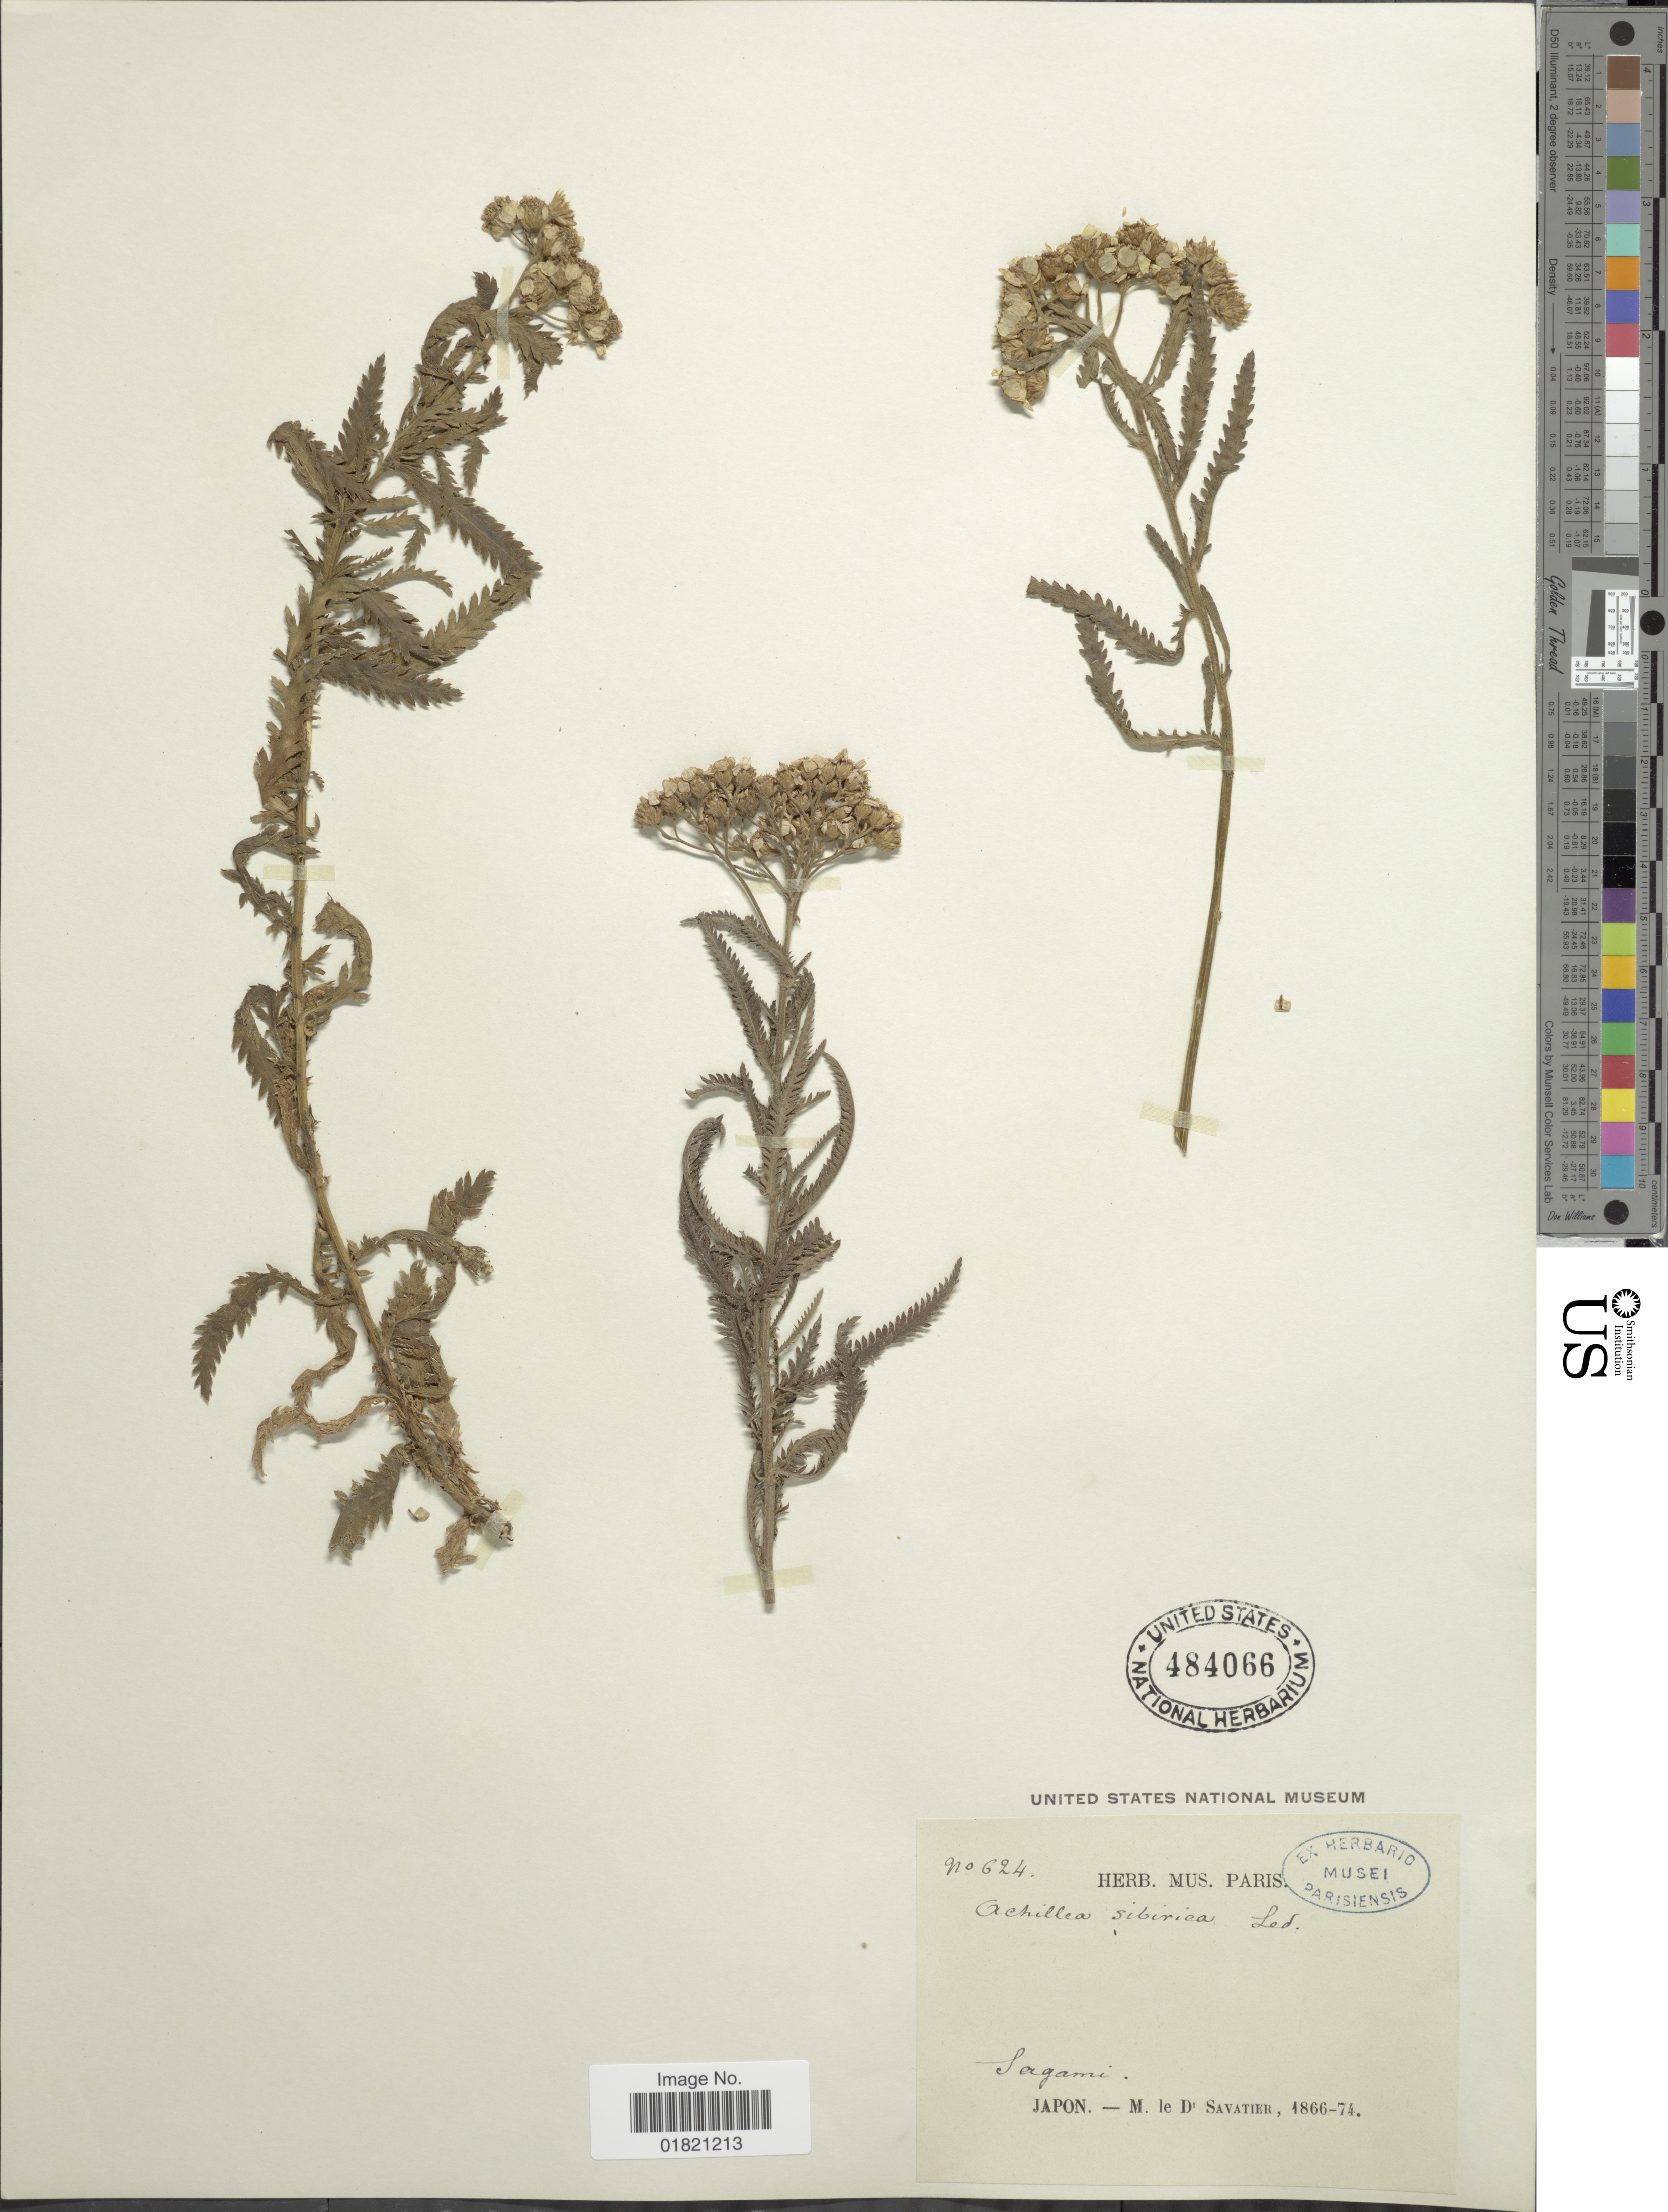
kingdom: Plantae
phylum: Tracheophyta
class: Magnoliopsida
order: Asterales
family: Asteraceae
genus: Achillea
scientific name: Achillea sibirica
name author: Ledeb.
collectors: M. Savatier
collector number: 624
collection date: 1866/1874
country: Japan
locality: Sagami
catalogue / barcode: US 484066